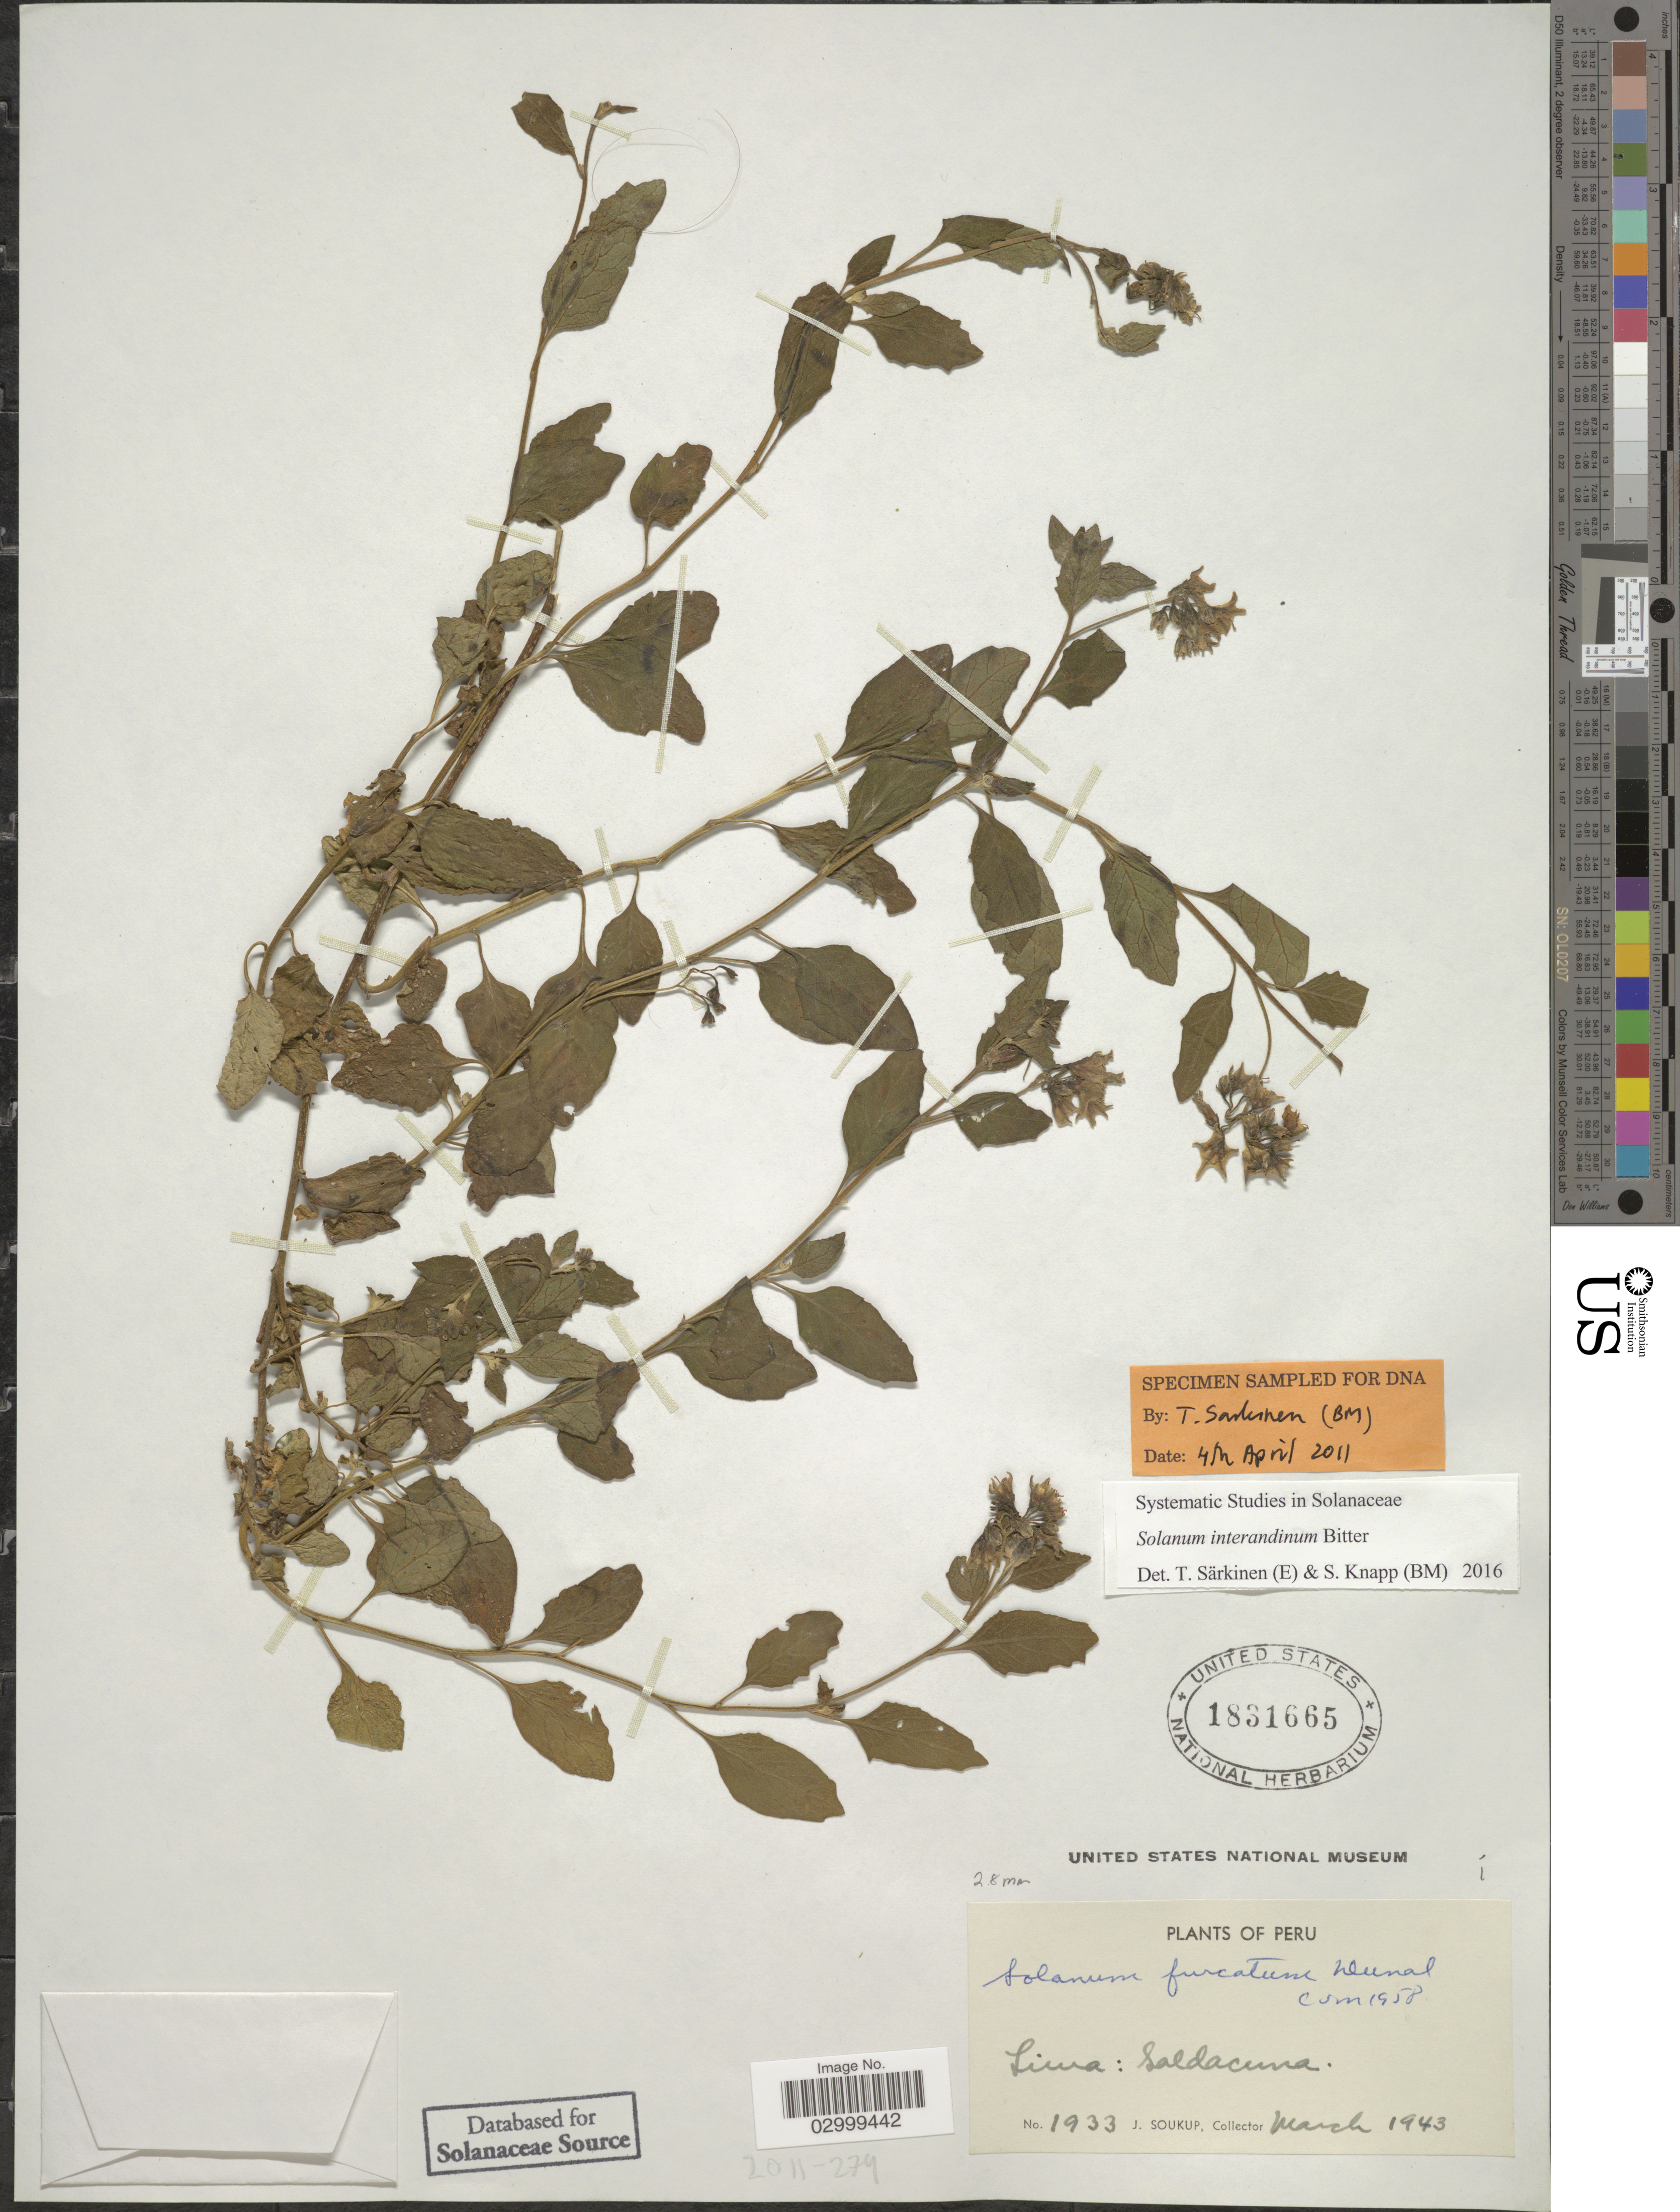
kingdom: Plantae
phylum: Tracheophyta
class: Magnoliopsida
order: Solanales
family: Solanaceae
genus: Solanum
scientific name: Solanum interandinum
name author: Bitter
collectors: J. Soukup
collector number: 1933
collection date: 1943-03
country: Peru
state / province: Lima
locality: Saldacuna.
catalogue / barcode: US 1831665